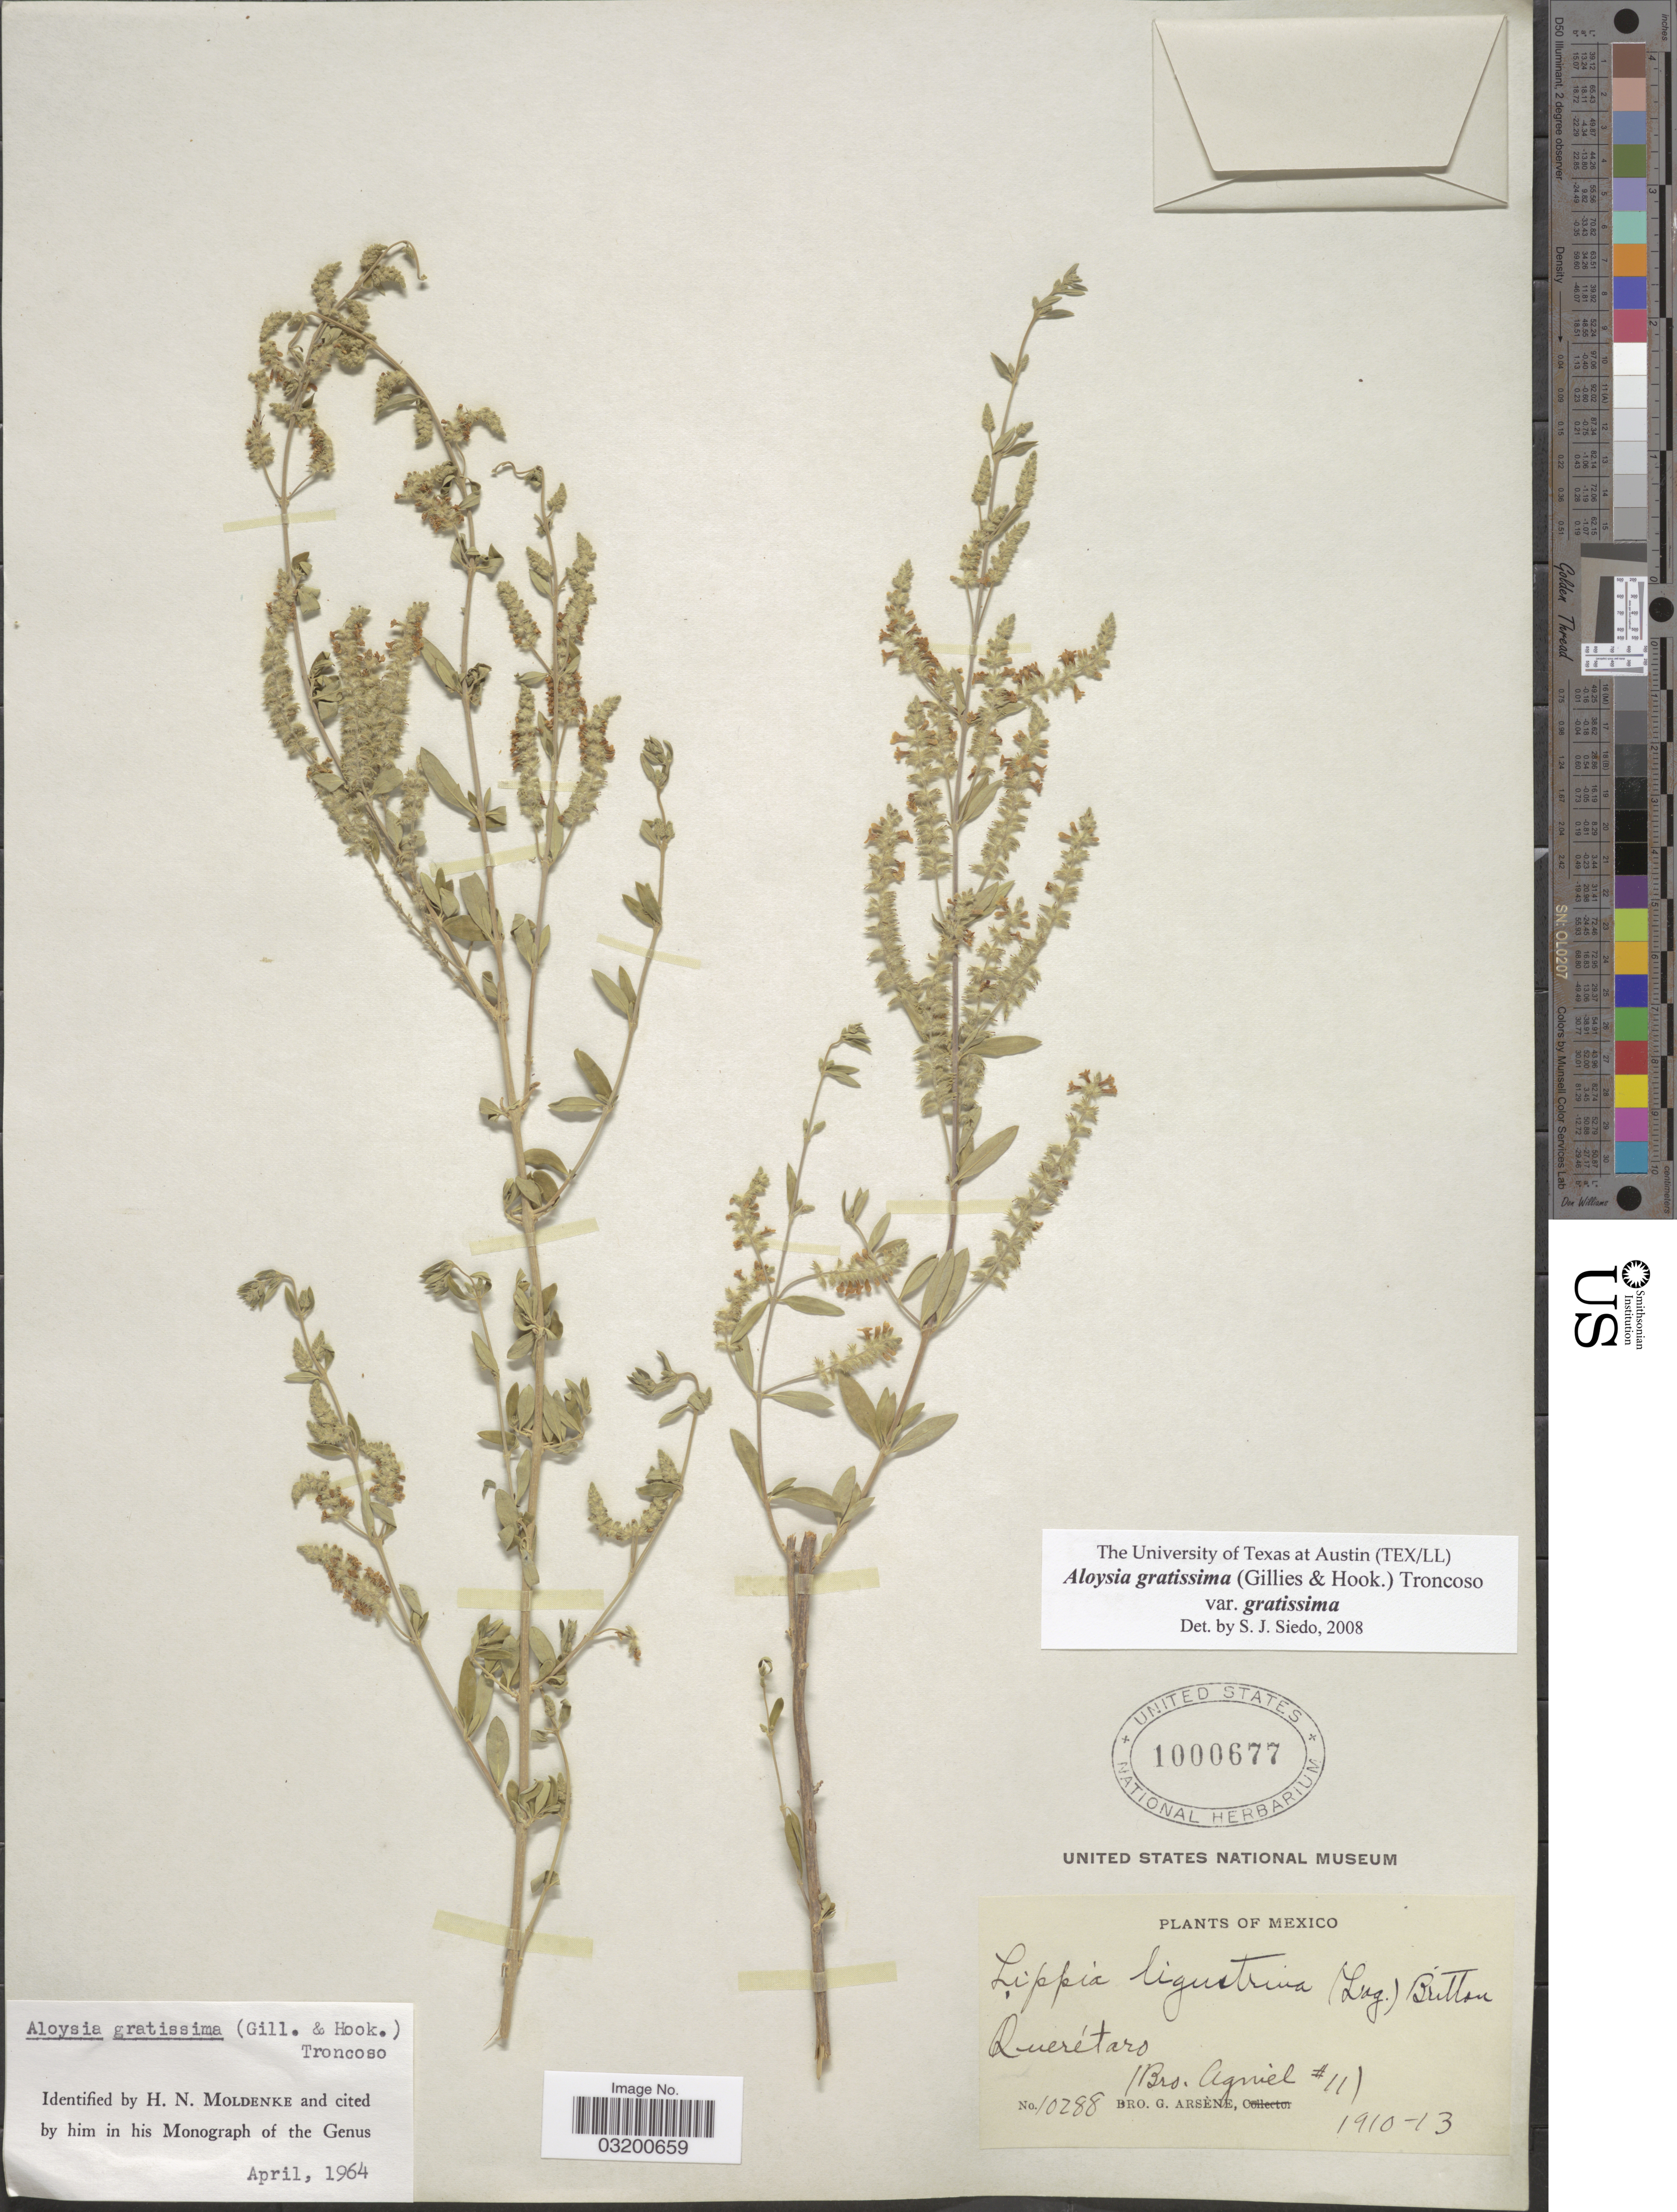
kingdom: Plantae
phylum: Tracheophyta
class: Magnoliopsida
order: Lamiales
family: Verbenaceae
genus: Aloysia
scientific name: Aloysia gratissima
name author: (Gillies & Hook.) Tronc.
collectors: Bro. G. Arsène & Bro. Agniel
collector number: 10288/11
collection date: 1910/1913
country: Mexico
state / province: Querétaro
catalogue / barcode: US 1000677